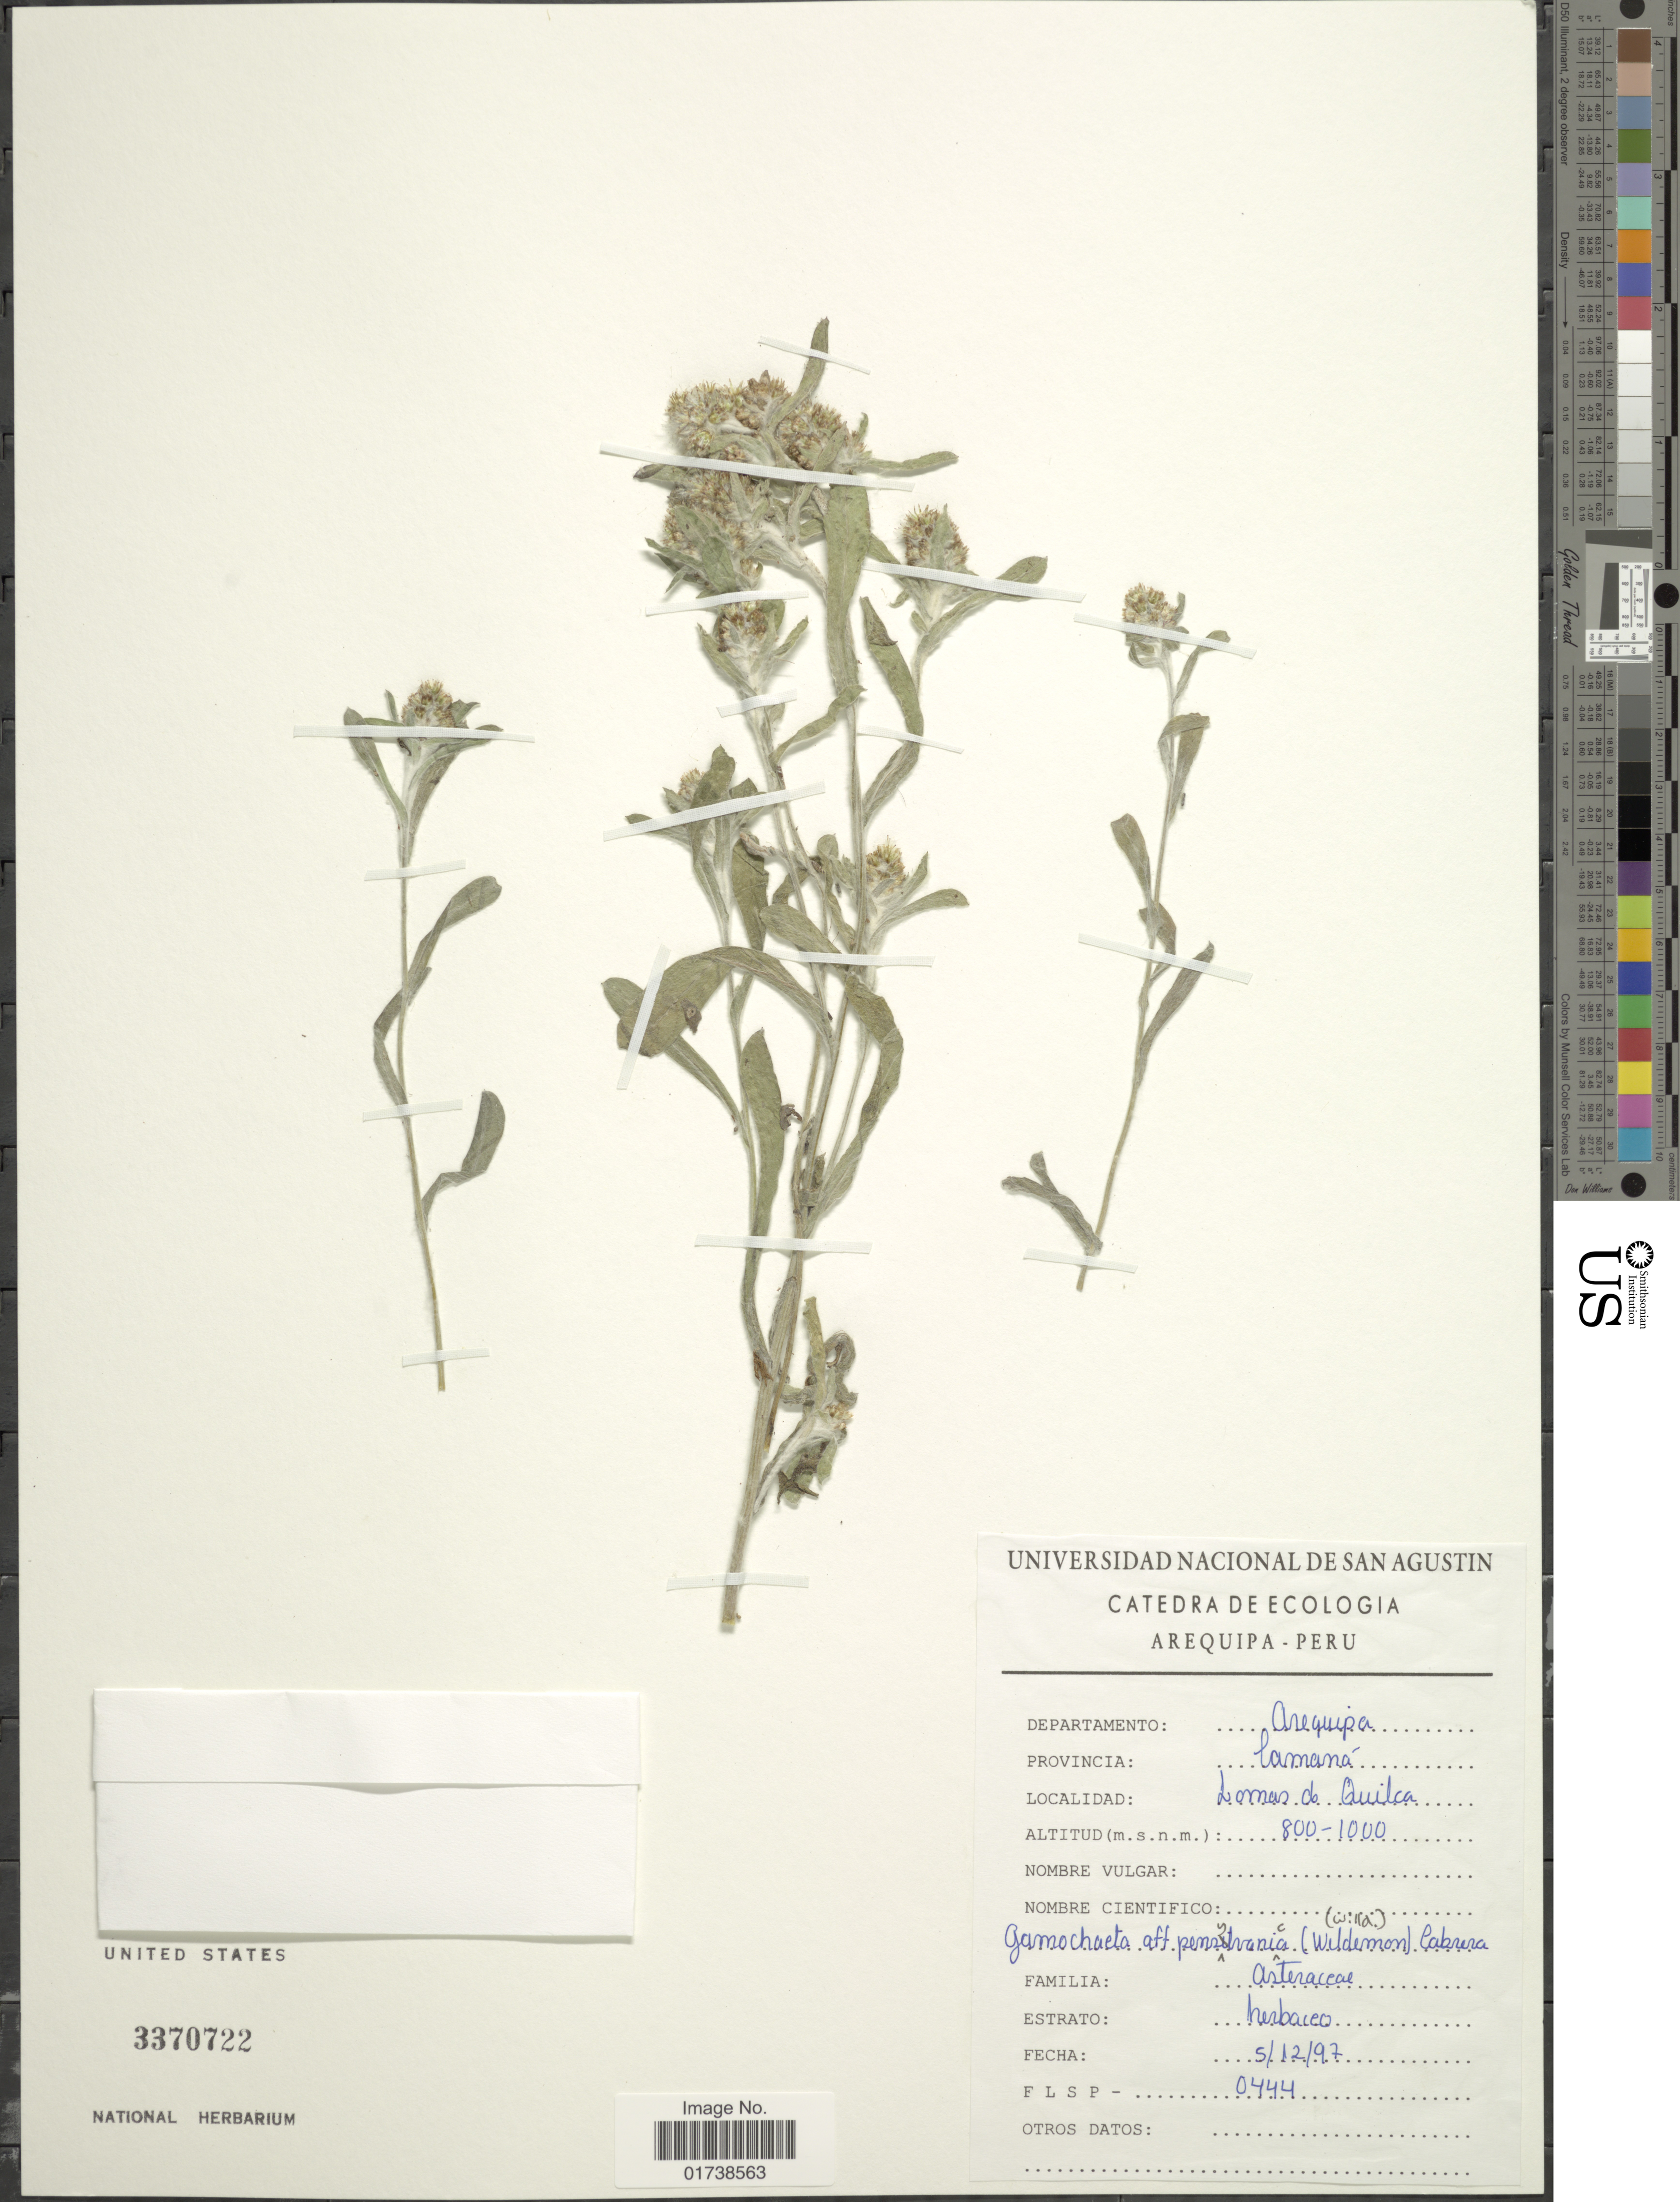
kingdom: Plantae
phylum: Tracheophyta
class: Magnoliopsida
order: Asterales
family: Asteraceae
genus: Gamochaeta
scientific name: Gamochaeta pensylvanica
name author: (Willd.) Cabrera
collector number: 0444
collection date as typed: Transcribed d/m/y: 5/12/97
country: Peru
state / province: Arequipa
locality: Provincia Lamana, Loman de Quilca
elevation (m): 800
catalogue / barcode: US 3370722